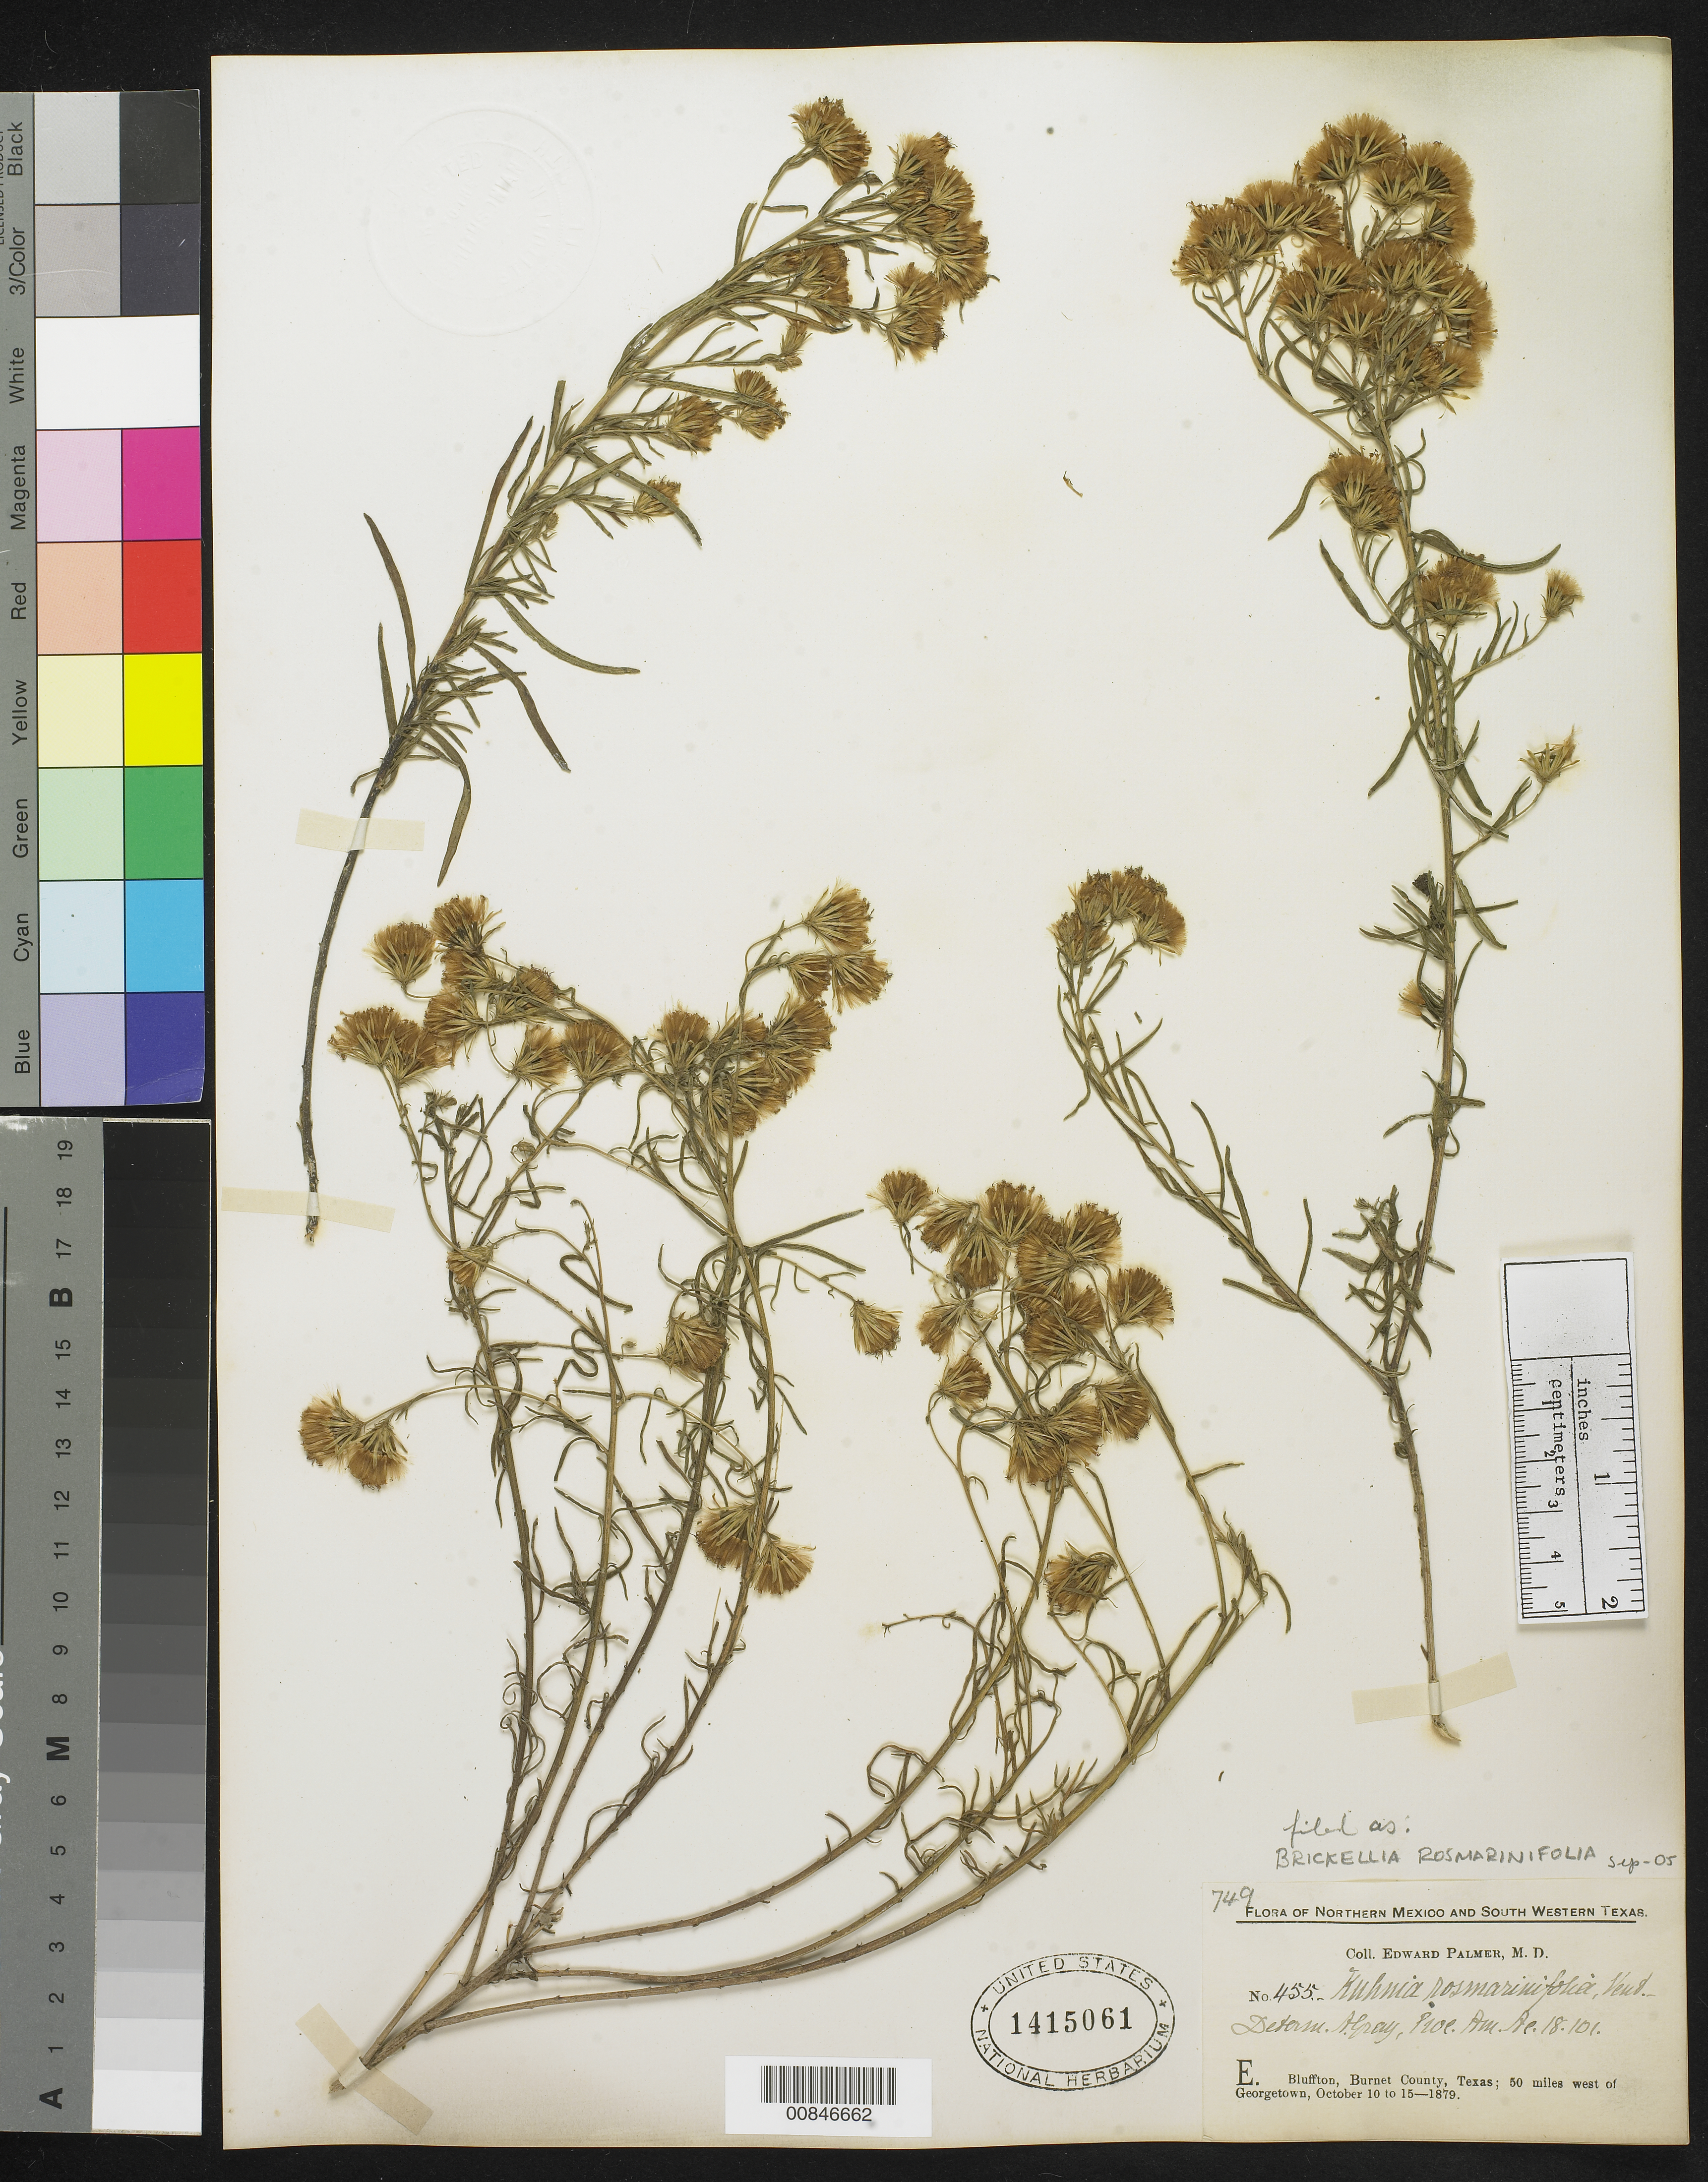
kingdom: Plantae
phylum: Tracheophyta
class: Magnoliopsida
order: Asterales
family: Asteraceae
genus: Brickellia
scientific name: Brickellia rosmarinifolia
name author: (Vent.) W.A. Weber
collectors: E. Palmer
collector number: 455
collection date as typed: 10 Oct 1879 to 15 Oct 1879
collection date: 1879-10-10/1879-10-15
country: United States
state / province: Texas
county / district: Burnet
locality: E. Bluffton, Burnet County, Texas; 50 miles west of Georgetown.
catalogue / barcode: US 1415061